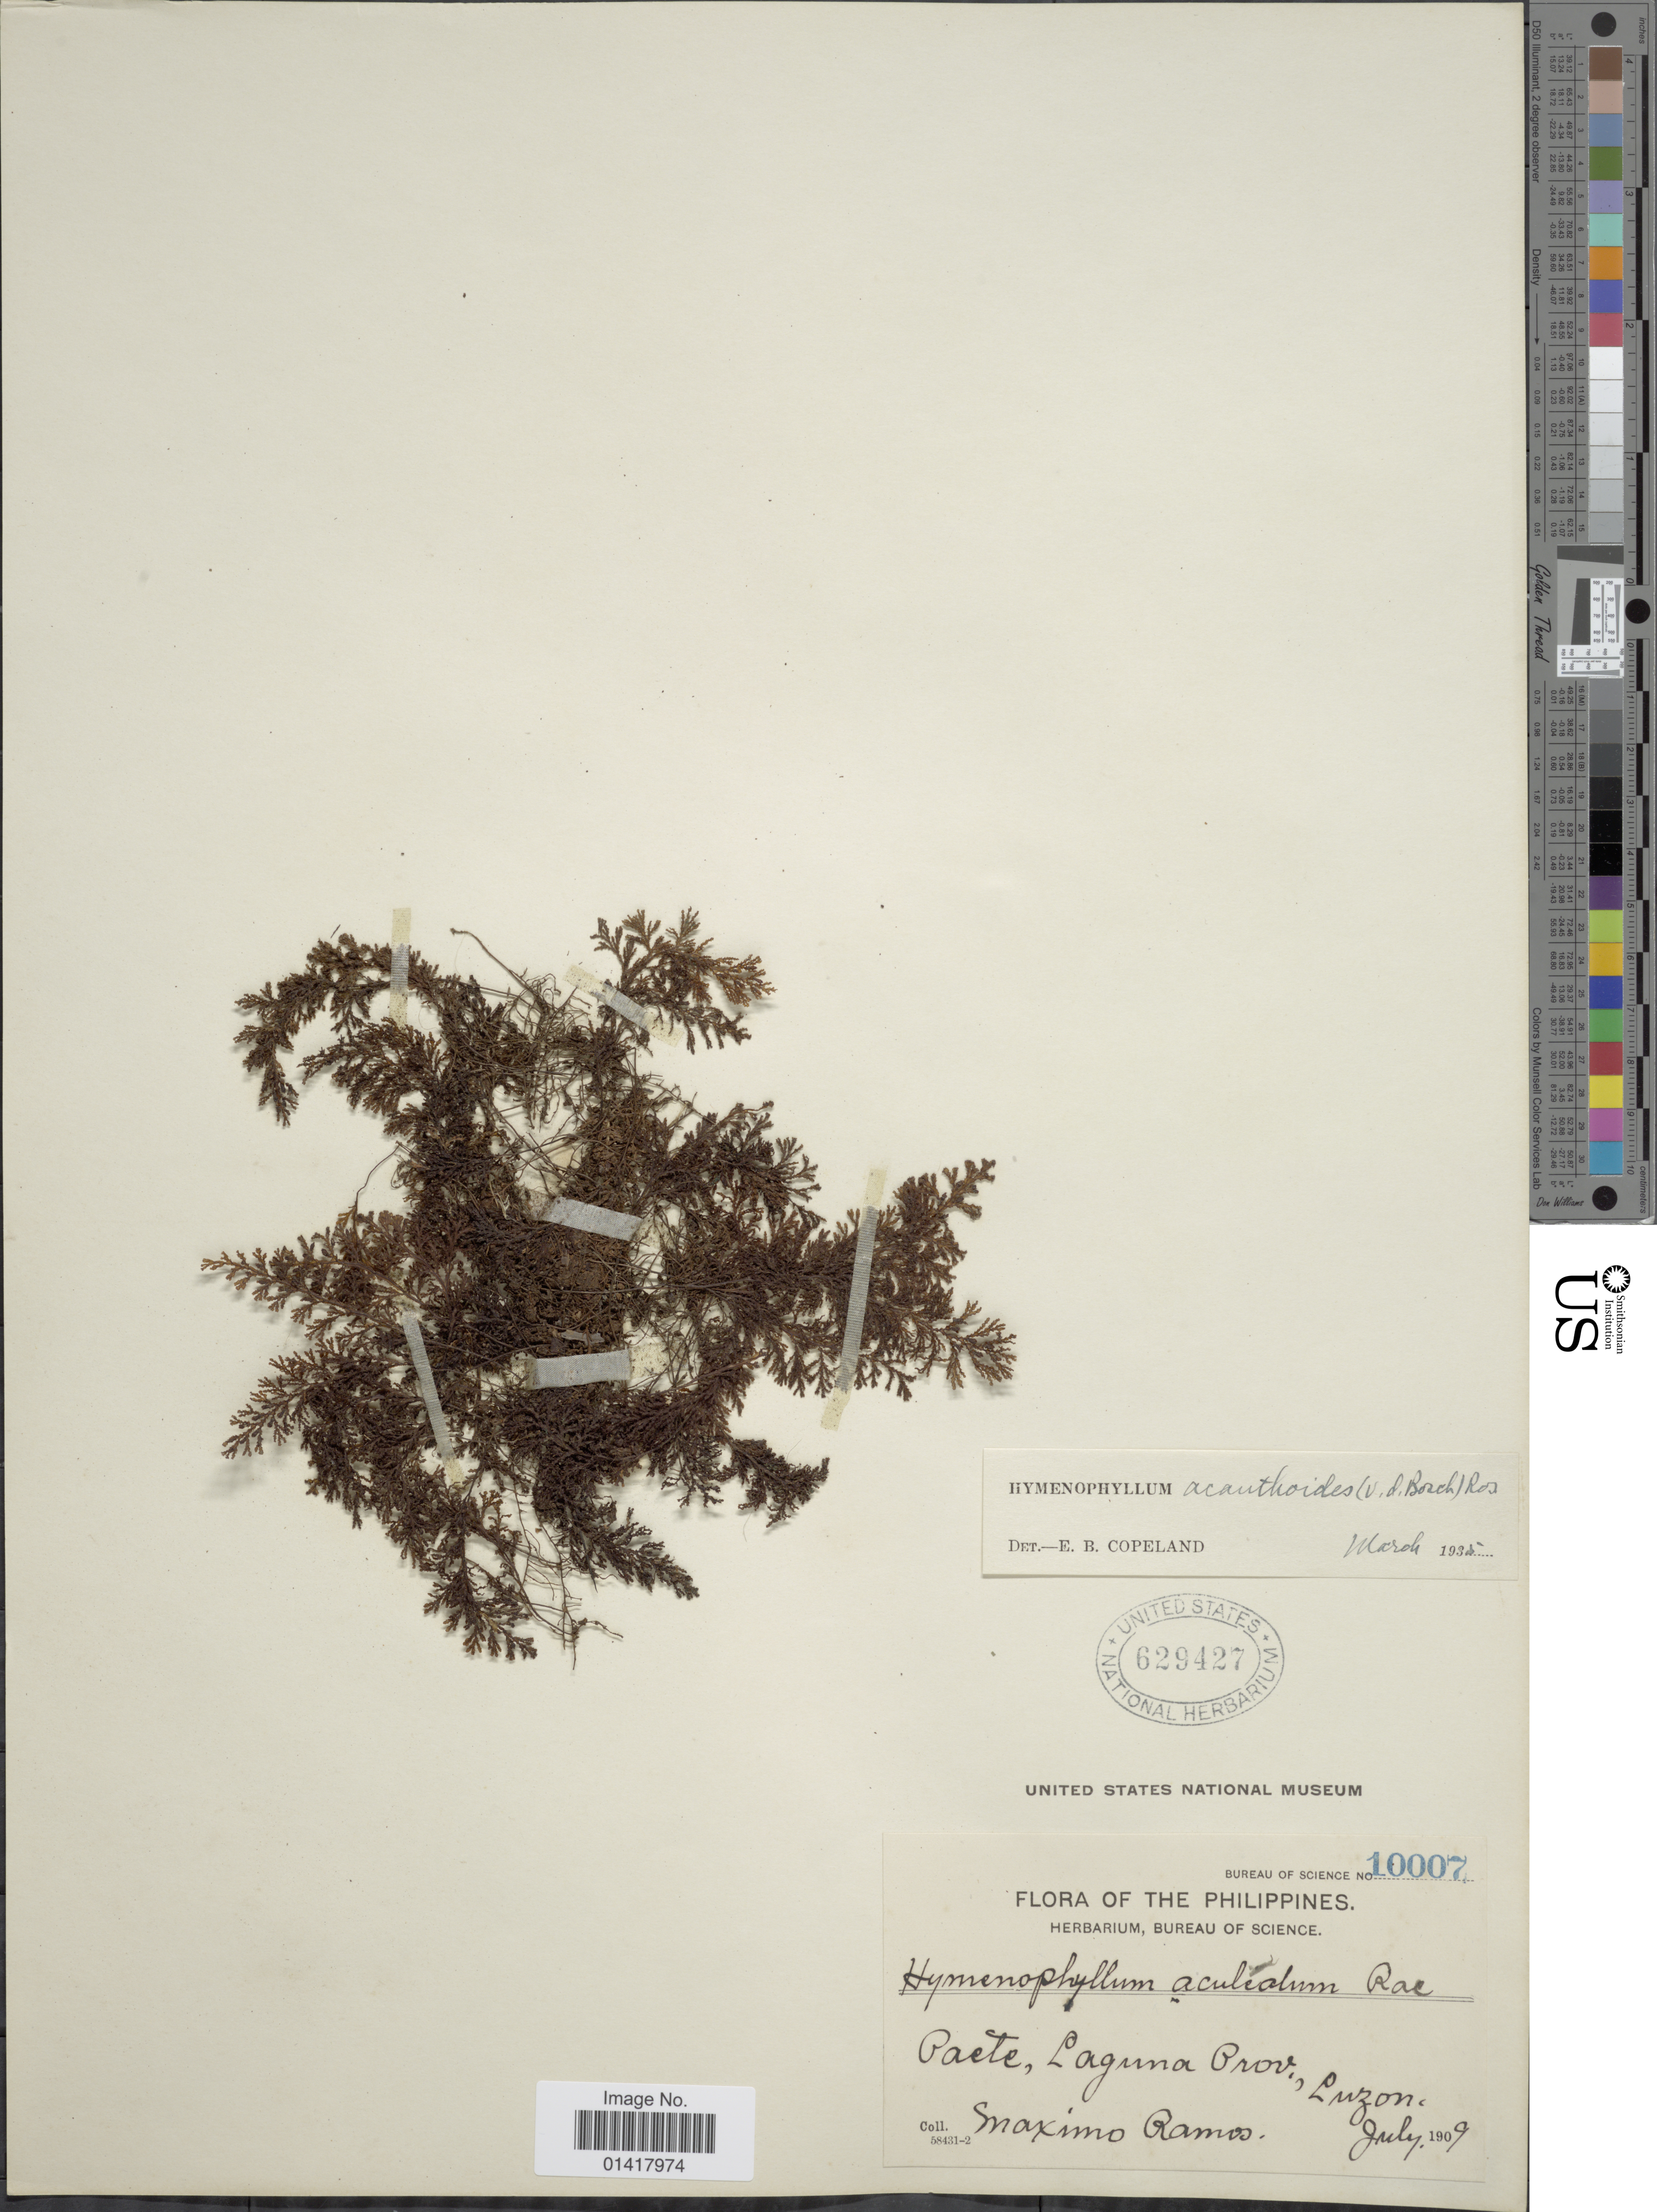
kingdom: Plantae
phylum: Tracheophyta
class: Polypodiopsida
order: Hymenophyllales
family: Hymenophyllaceae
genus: Hymenophyllum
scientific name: Hymenophyllum acanthoides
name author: (Bosch) Rosenst.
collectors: M. Ramos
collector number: Bureau of Science 10007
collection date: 1909-07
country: Philippines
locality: Luzon. Pacte, Laguma Prov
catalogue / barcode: US 629427